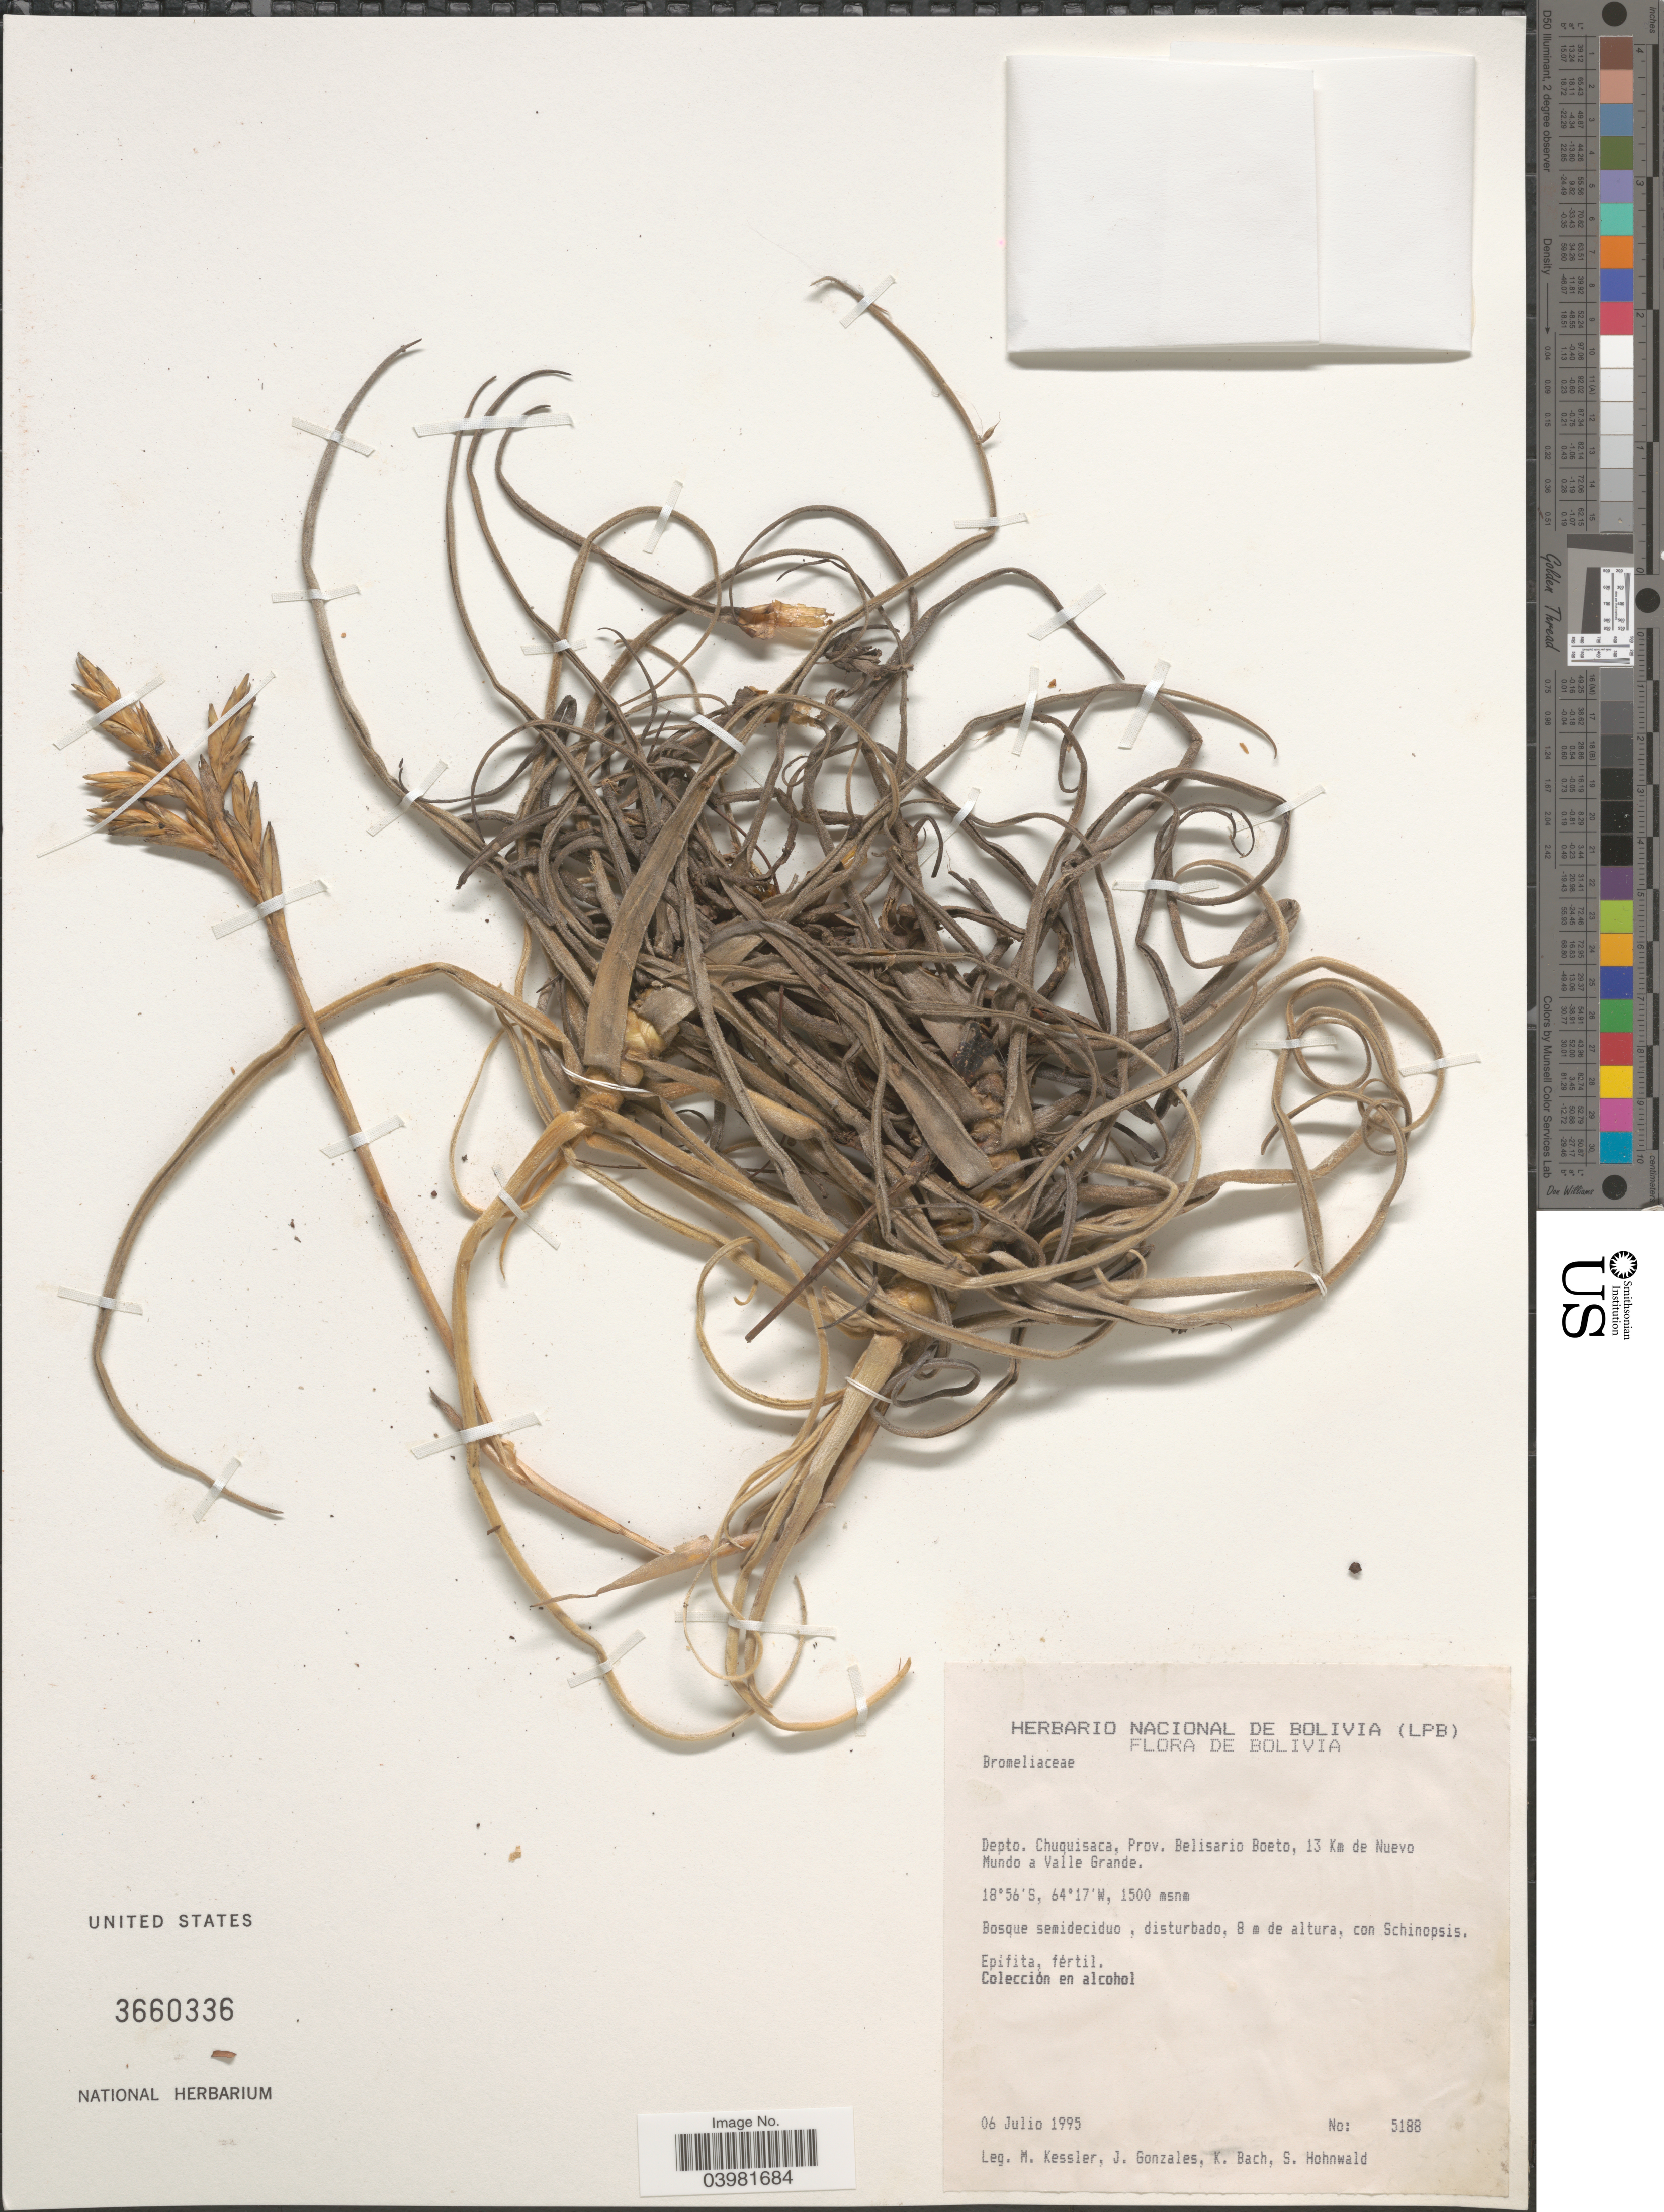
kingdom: Plantae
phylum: Tracheophyta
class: Liliopsida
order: Poales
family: Bromeliaceae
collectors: M. Kessler, J. Gonzales, K. Bach & S. Hohnwald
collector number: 5188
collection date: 1995-07-06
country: Bolivia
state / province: Chuquisaca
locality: Depto. Chuquisaca, Prov. Belisario Boeto, 13 Km de Nuevo Mundo a Valle Grande.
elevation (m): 1500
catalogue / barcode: US 3660336